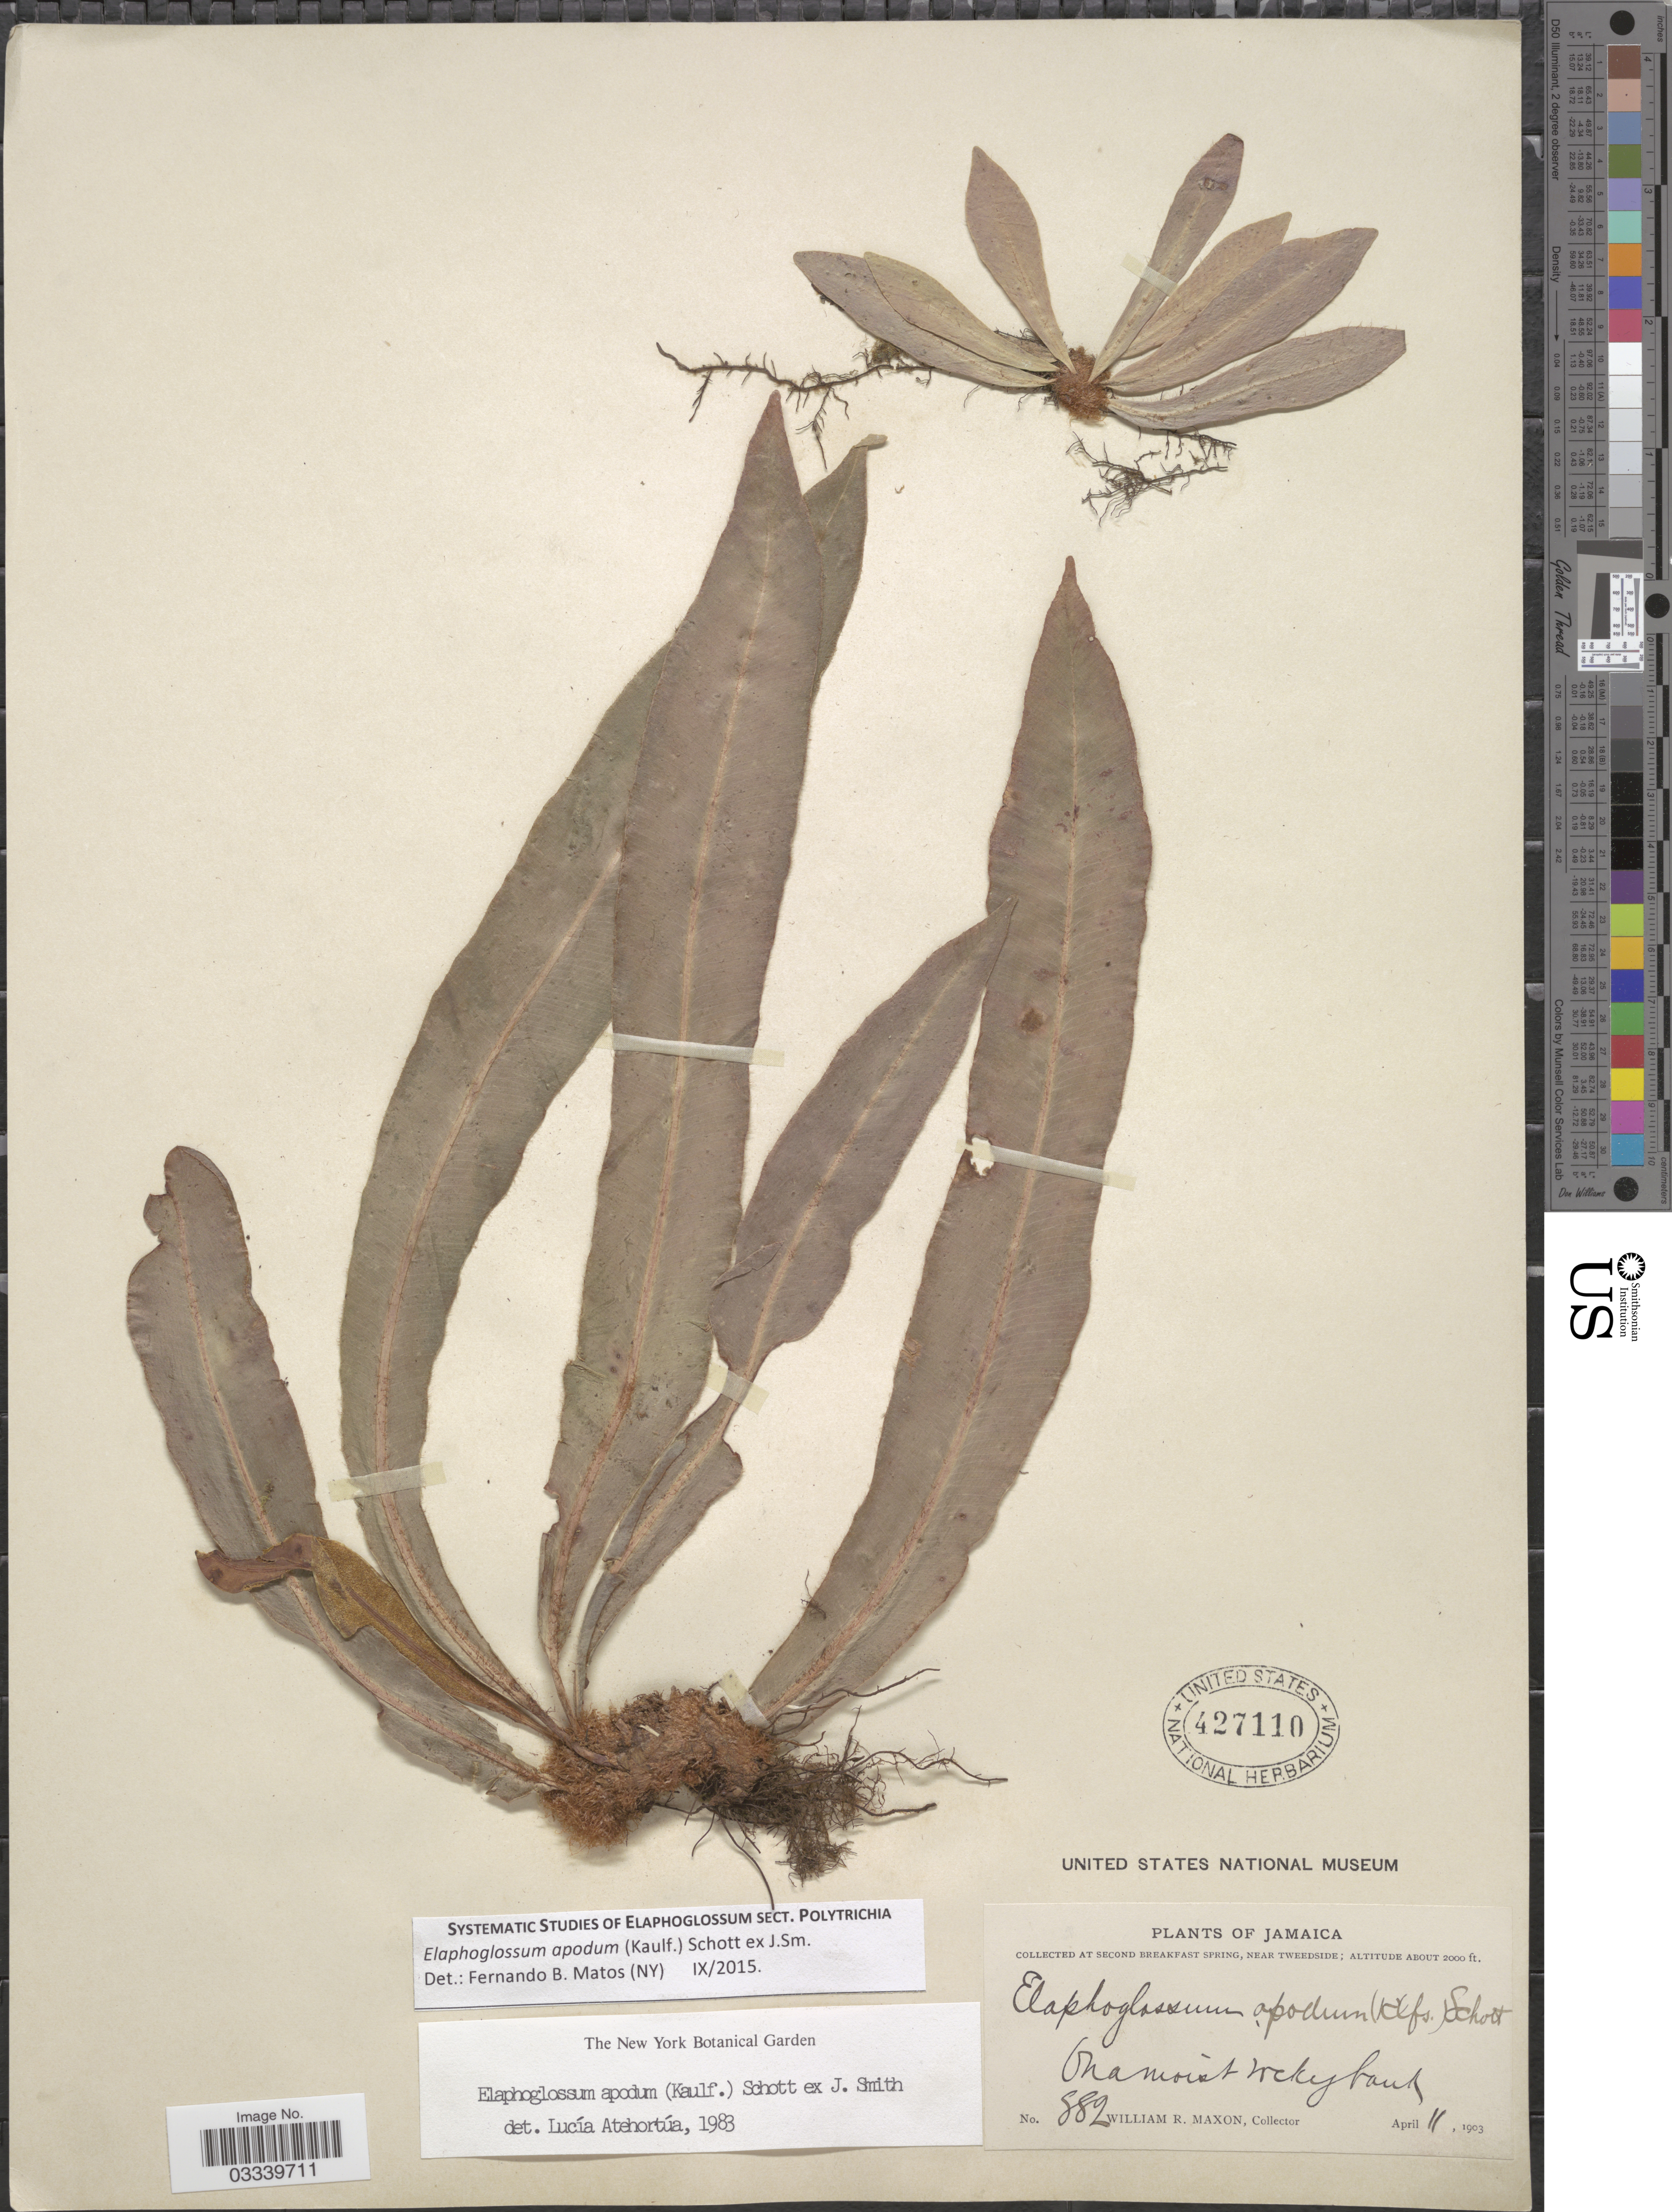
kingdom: Plantae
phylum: Tracheophyta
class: Polypodiopsida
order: Polypodiales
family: Dryopteridaceae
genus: Elaphoglossum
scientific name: Elaphoglossum apodum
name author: (Kaulf.) Schott ex J. Sm.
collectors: W. R. Maxon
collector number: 882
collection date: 1903-04-11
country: Jamaica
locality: Second Breakfast Spring, near Tweedside.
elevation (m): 610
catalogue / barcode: US 427110